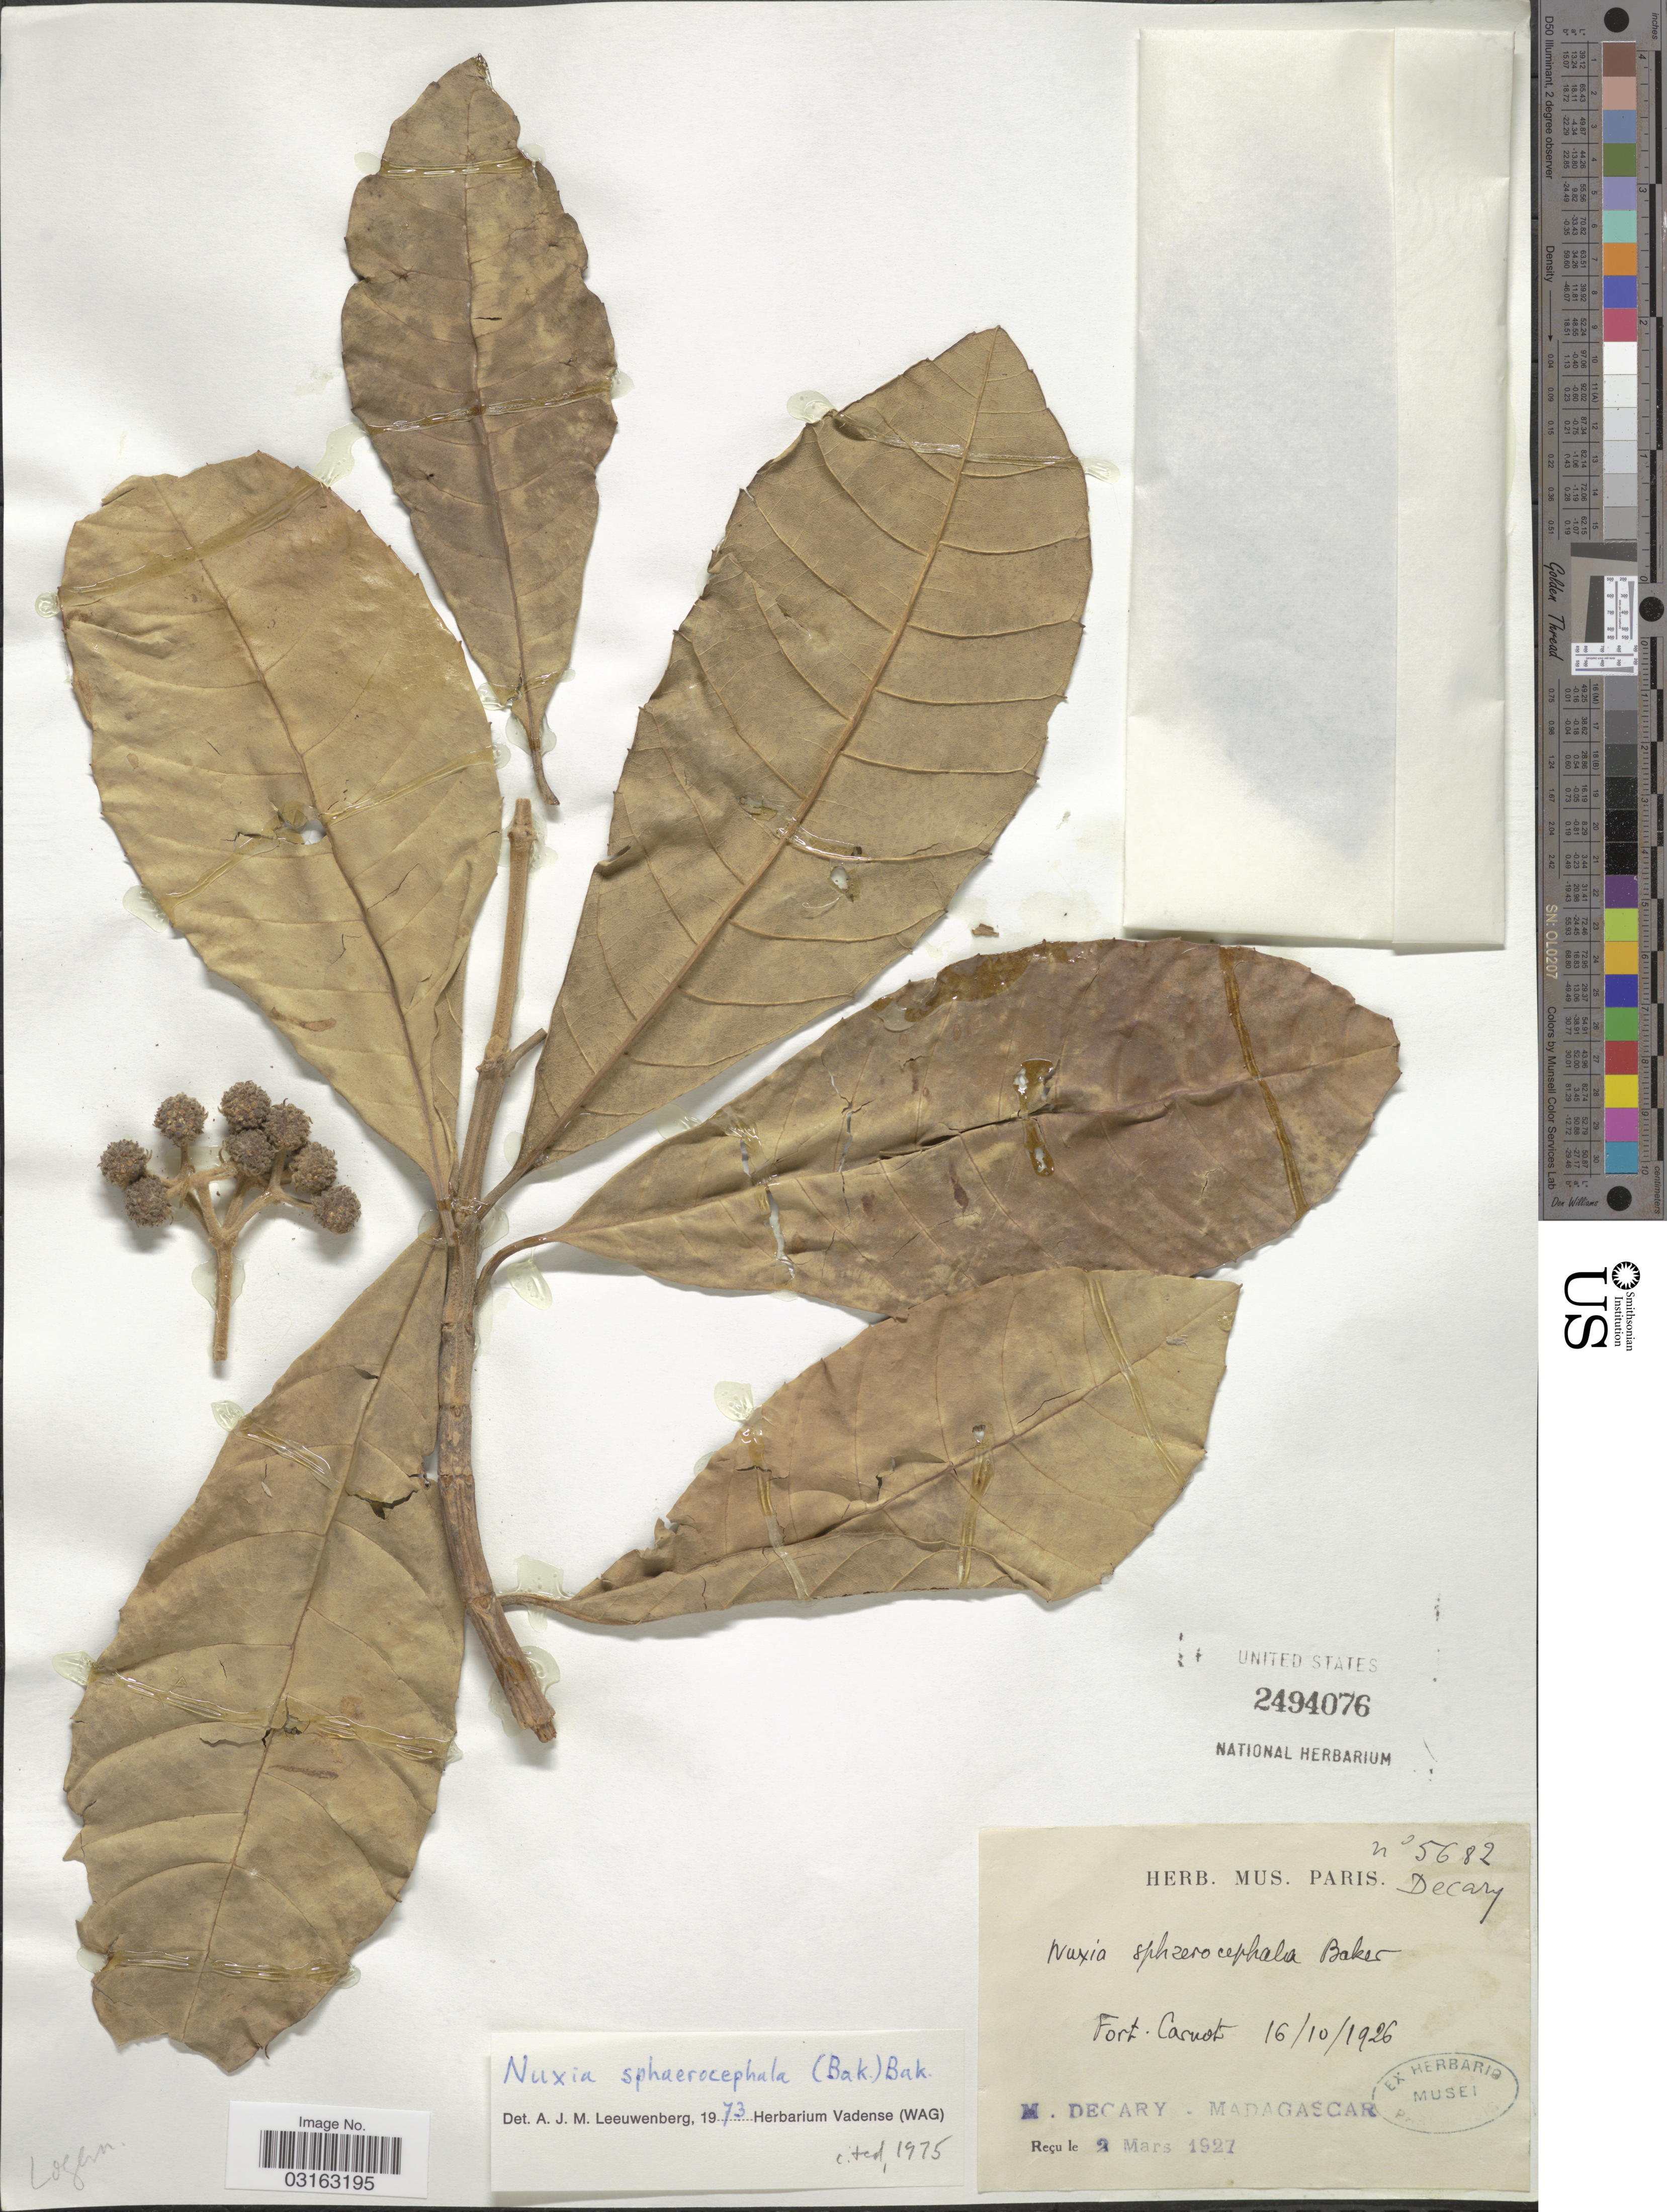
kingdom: Plantae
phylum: Tracheophyta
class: Magnoliopsida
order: Lamiales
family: Stilbaceae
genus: Nuxia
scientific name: Nuxia sphaerocephala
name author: (Baker) Baker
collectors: R. Decary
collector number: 5682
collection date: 1926-10-16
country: Madagascar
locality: Fort. Carnot.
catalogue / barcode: US 2494076